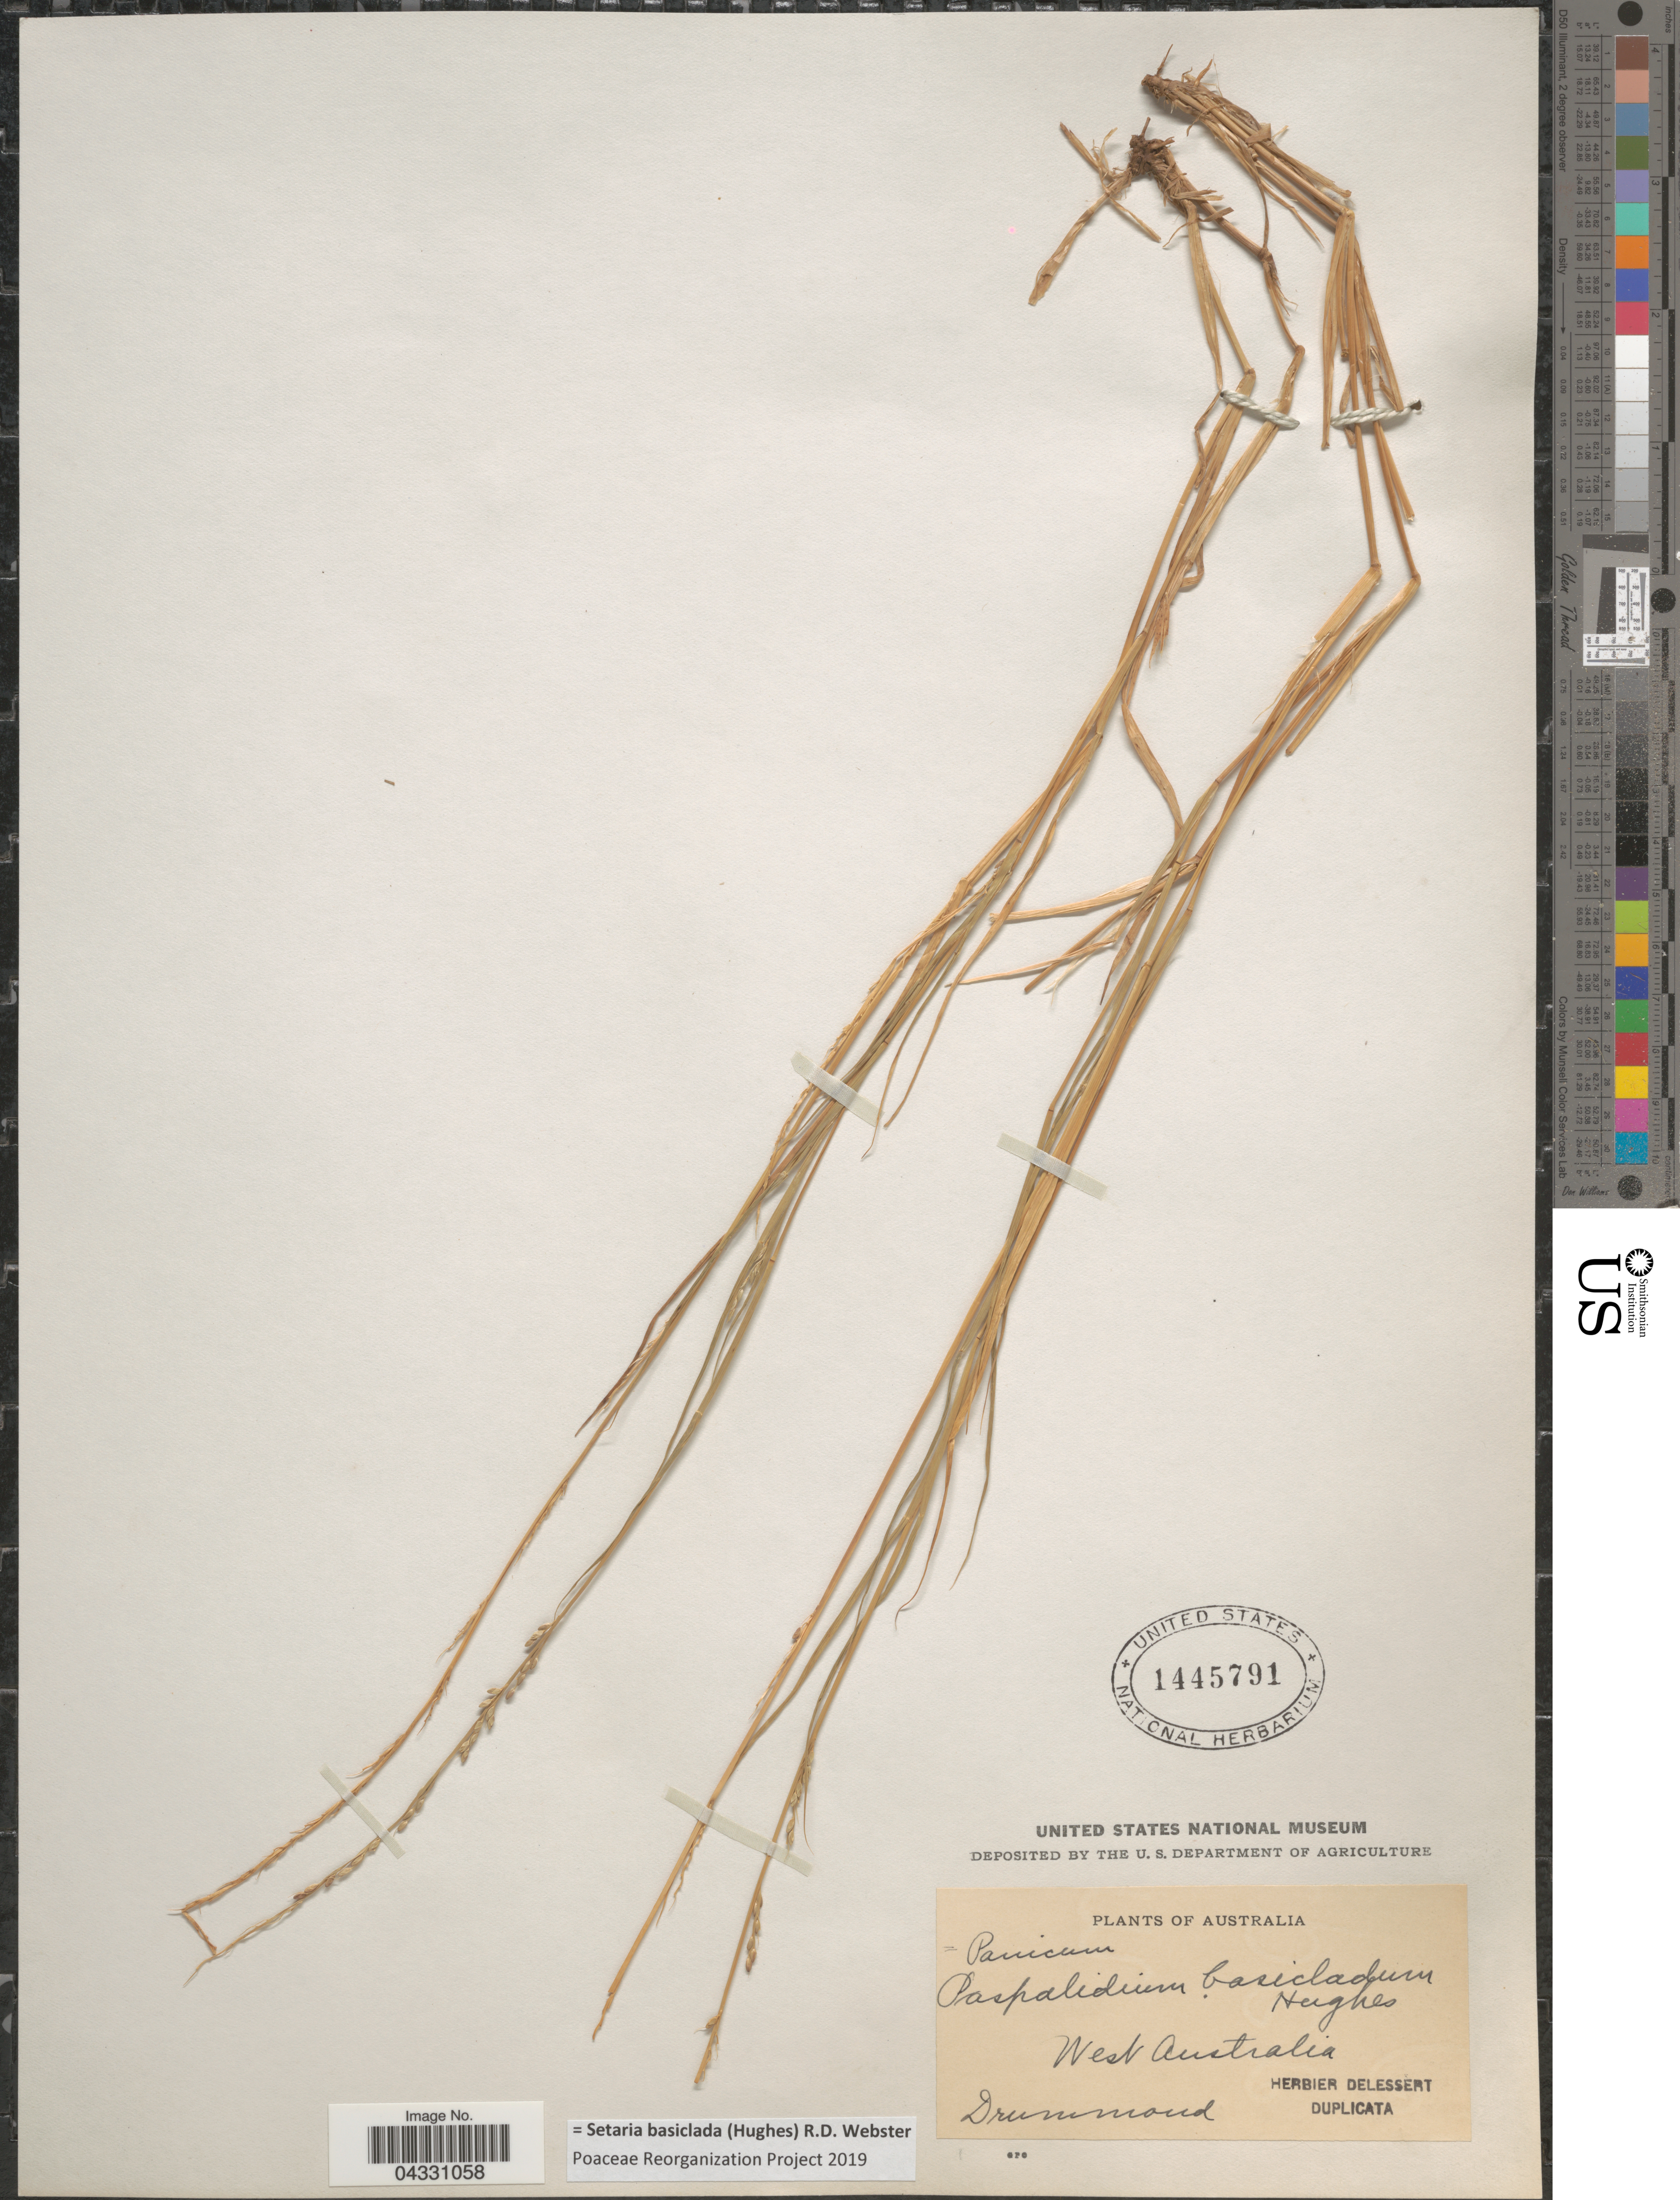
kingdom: Plantae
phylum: Tracheophyta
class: Liliopsida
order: Poales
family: Poaceae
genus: Setaria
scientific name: Setaria basiclada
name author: (Hughes) R.D. Webster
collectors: -. Drummond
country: Australia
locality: West Australia.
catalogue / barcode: US 1445791